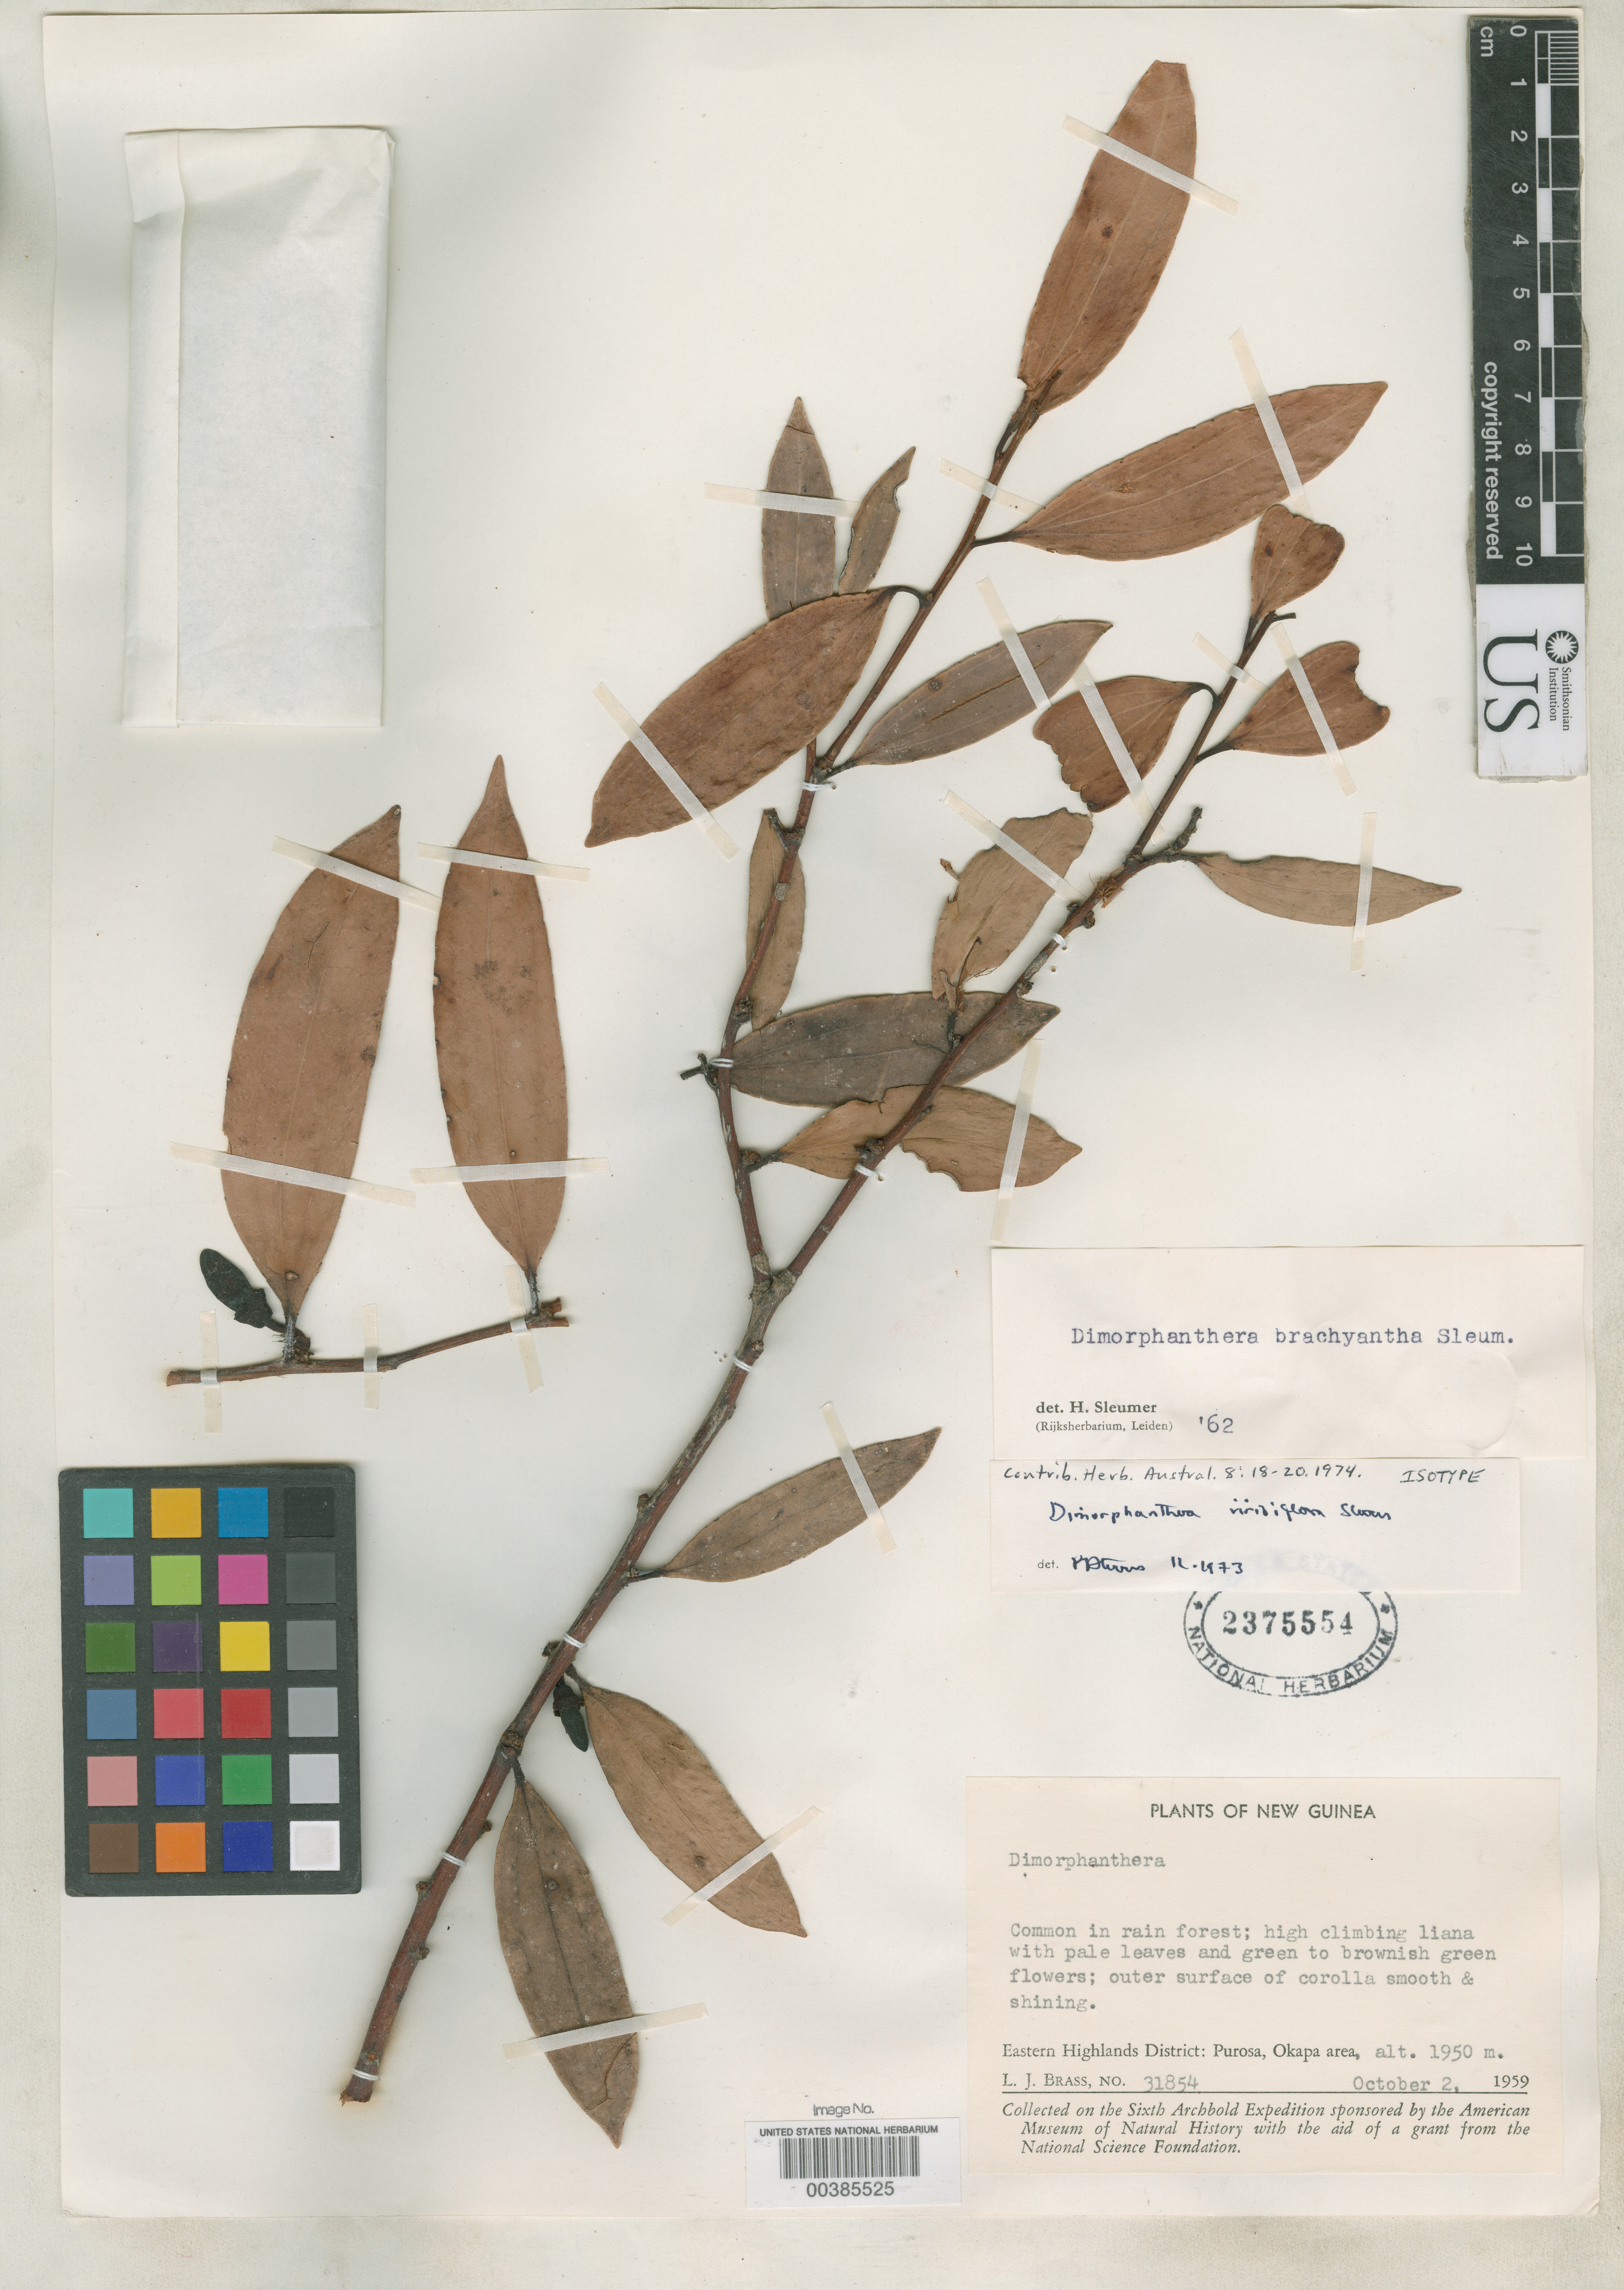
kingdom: Plantae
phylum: Tracheophyta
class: Magnoliopsida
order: Ericales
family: Ericaceae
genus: Dimorphanthera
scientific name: Dimorphanthera viridiflora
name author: P.F. Stevens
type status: Isotype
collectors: L. J. Brass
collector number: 31854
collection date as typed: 02 Oct 1959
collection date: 1959-10-02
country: Papua New Guinea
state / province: Eastern Highlands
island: New Guinea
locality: Purosa, Okapa area.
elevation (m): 1950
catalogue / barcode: US 2375554